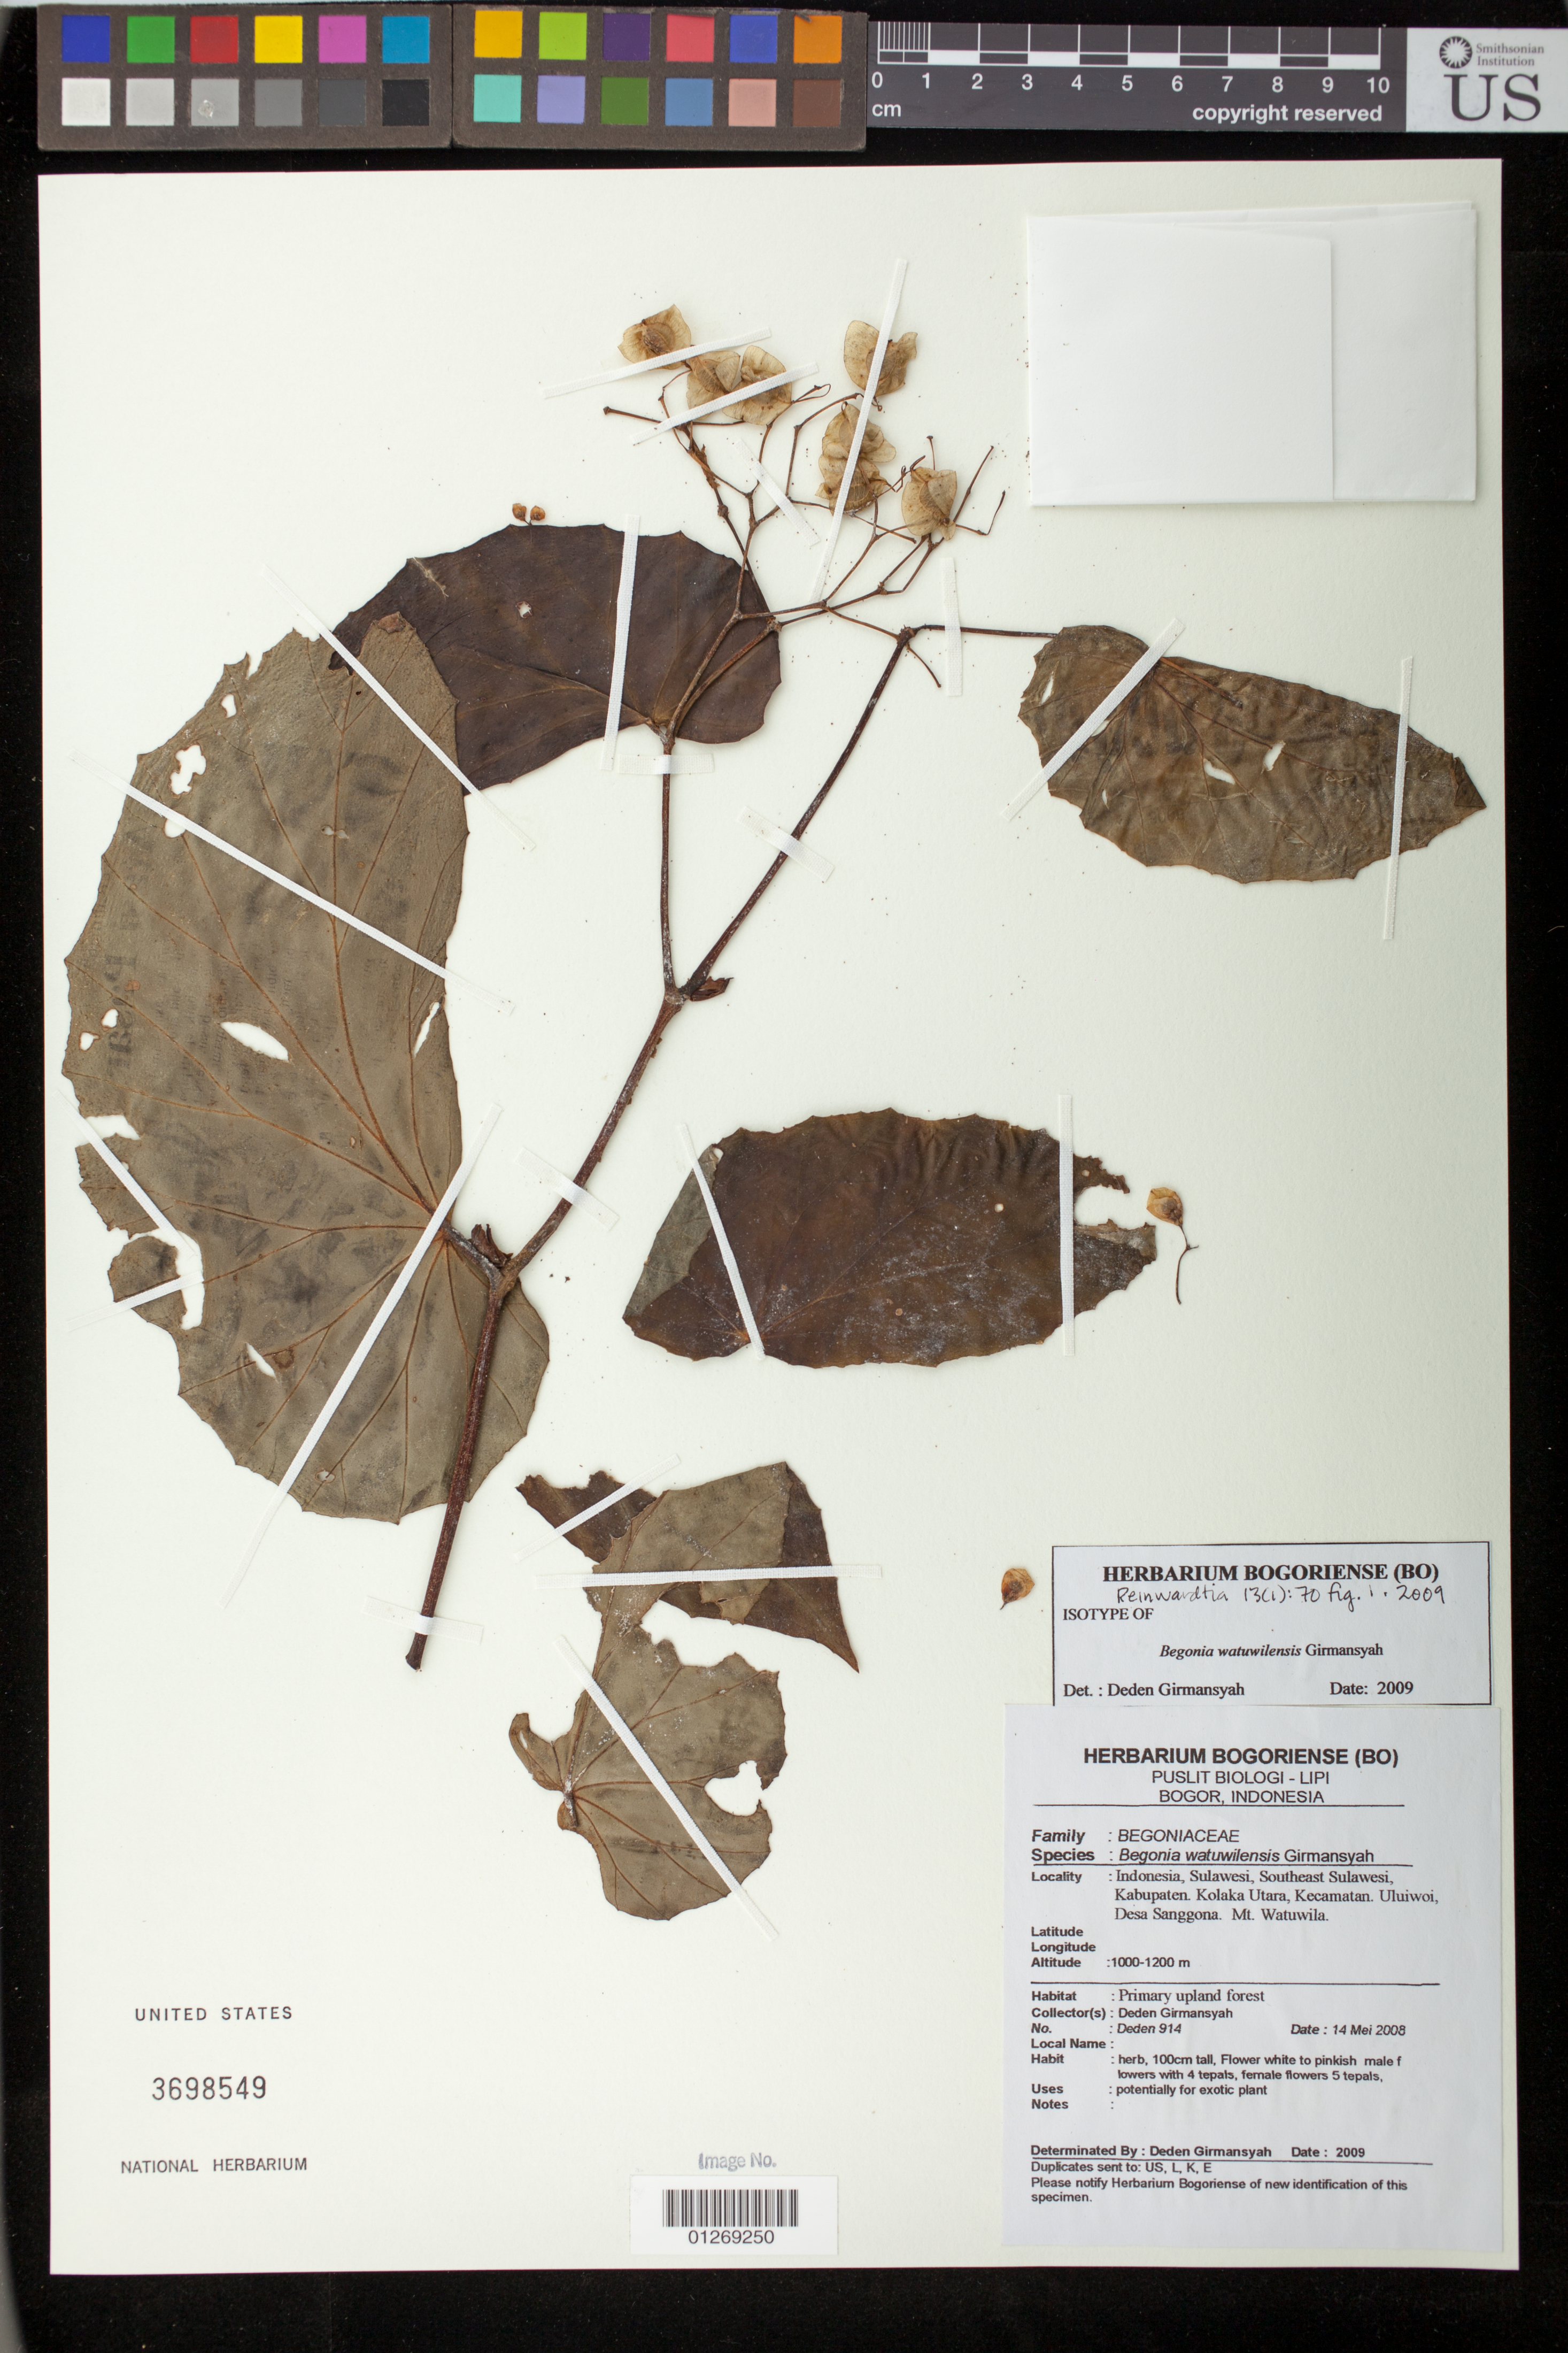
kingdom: Plantae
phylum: Tracheophyta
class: Magnoliopsida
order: Cucurbitales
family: Begoniaceae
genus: Begonia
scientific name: Begonia watuwilensis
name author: Girm.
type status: Isotype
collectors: D. Girmansyah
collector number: Deden 914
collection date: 2008-05-14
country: Indonesia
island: Sulawesi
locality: Sulawesi, Southeast Sulawesi, Kabupaten. Kolaka Utara, Kecamagtan. Uluiwoi, Desa Sanggona. Mt. Watuwila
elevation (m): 1000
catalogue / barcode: US 3698549